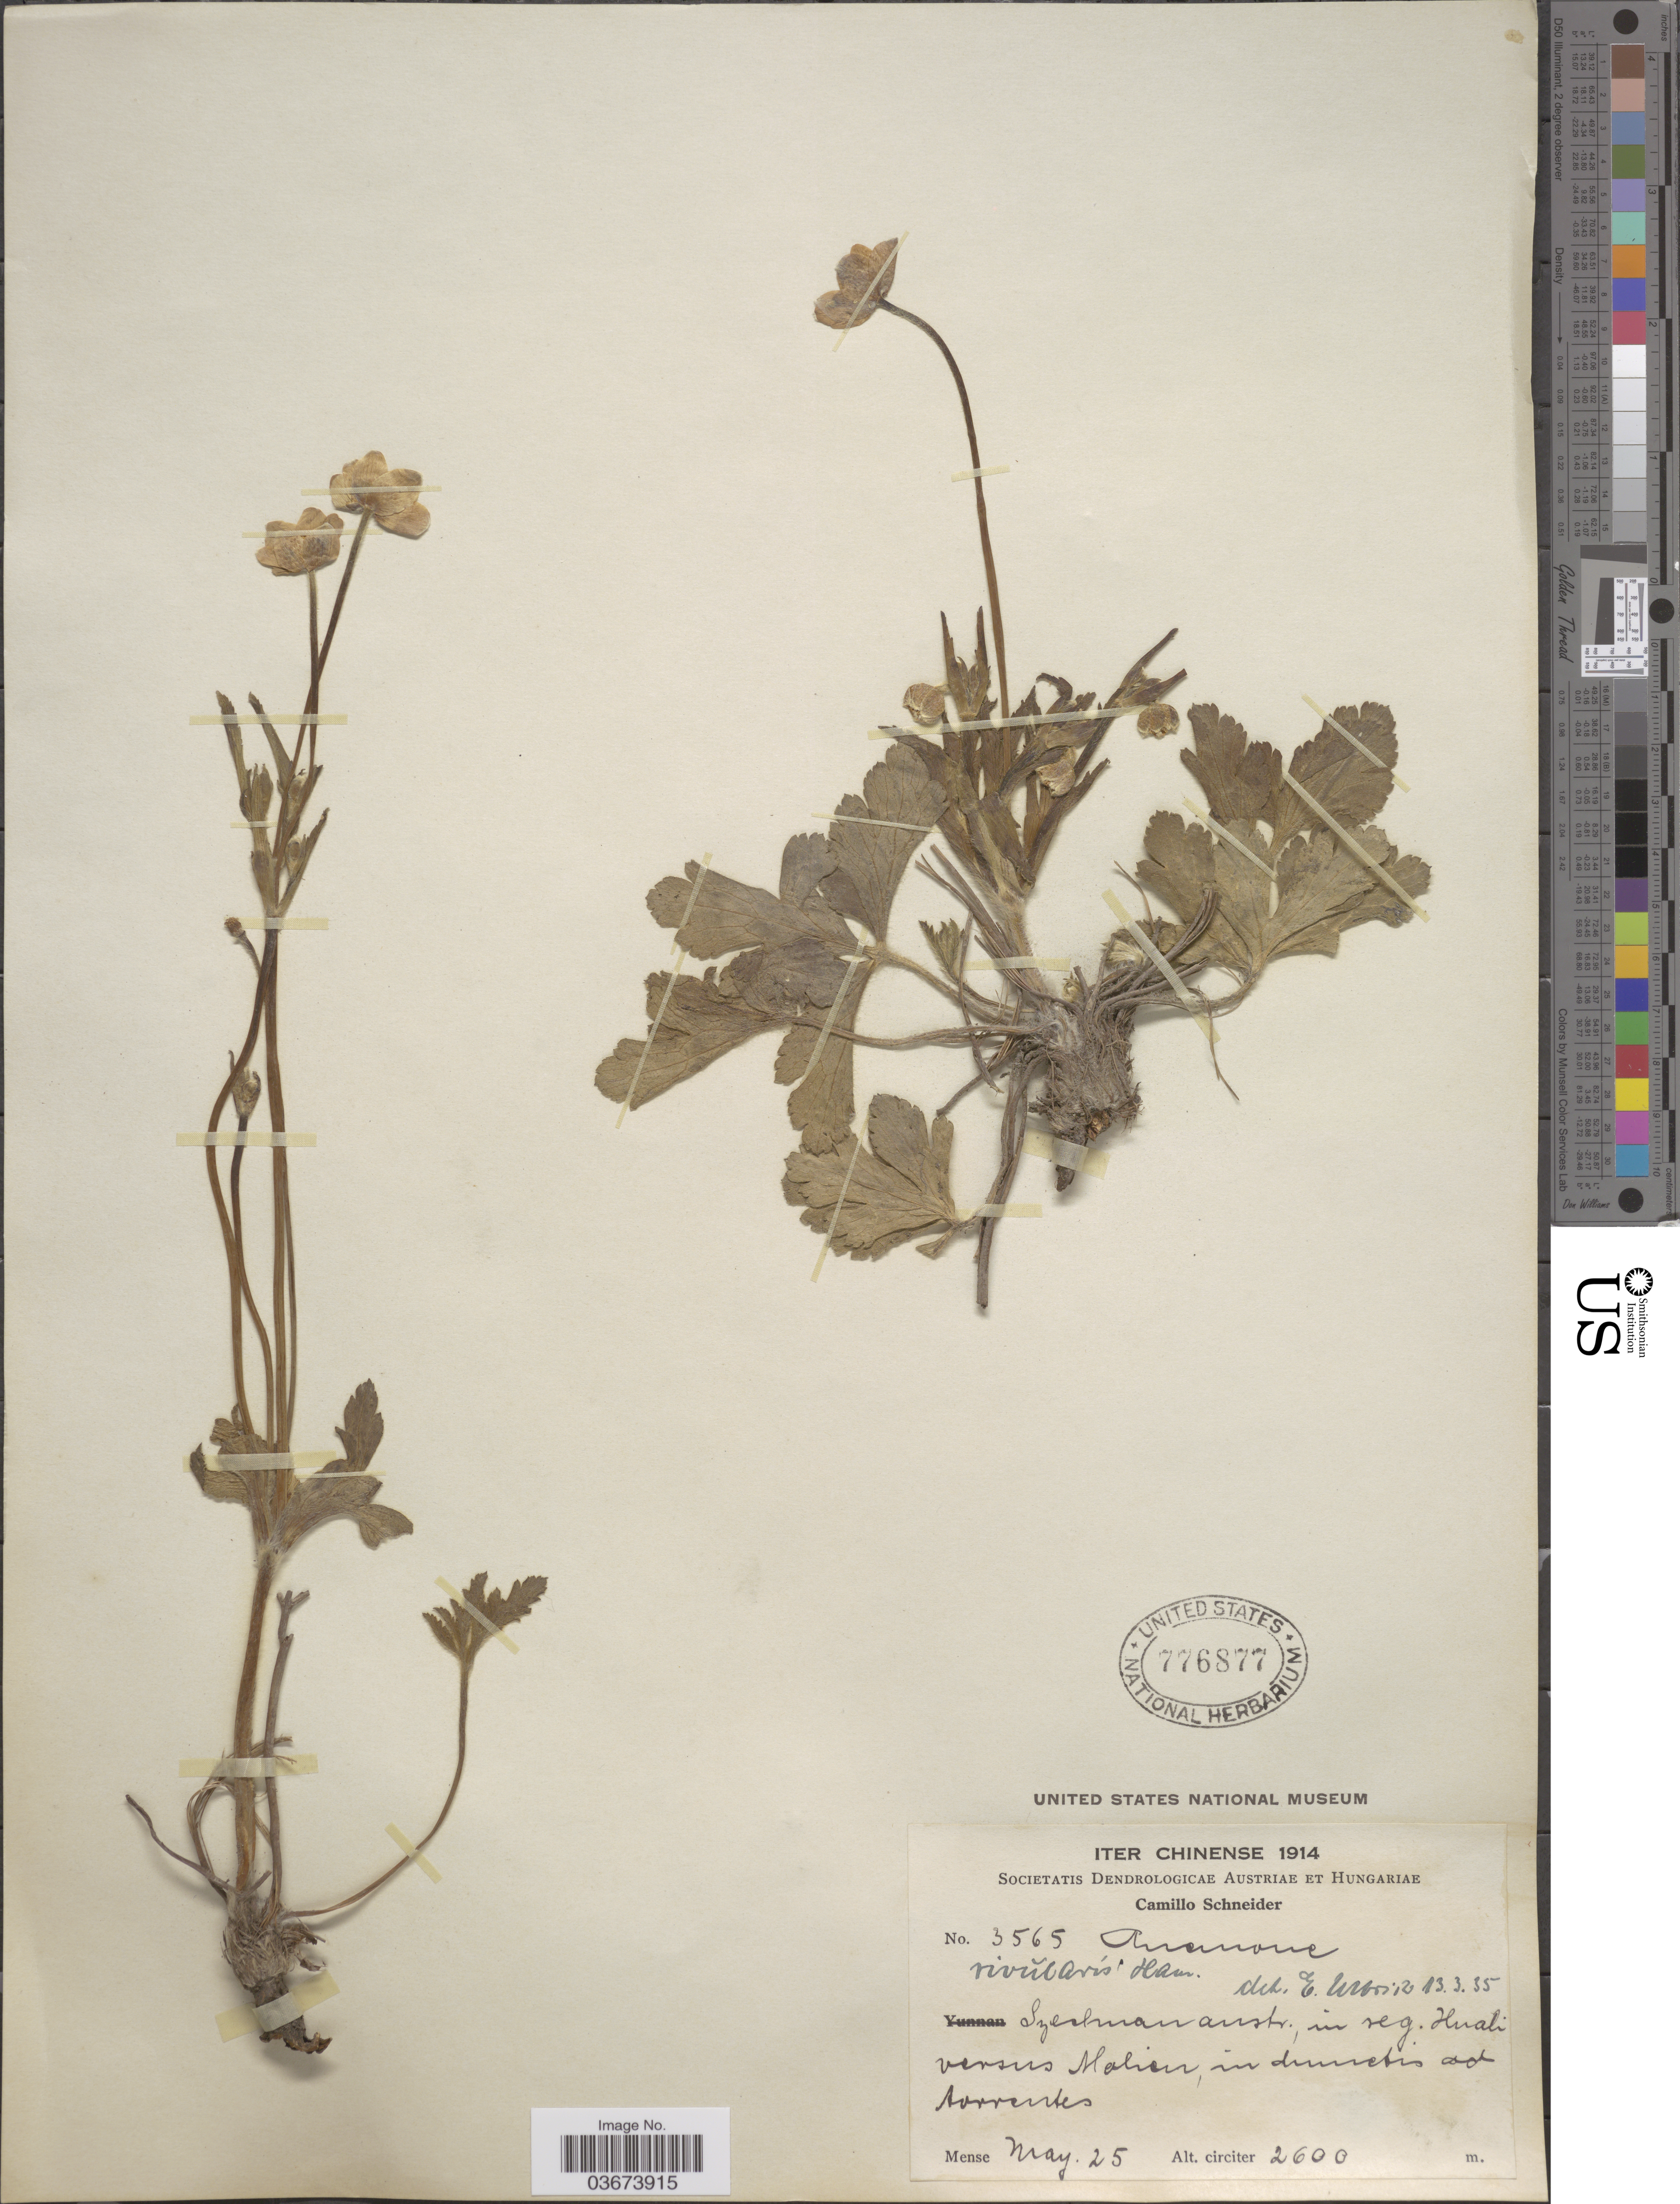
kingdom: Plantae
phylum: Tracheophyta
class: Magnoliopsida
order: Ranunculales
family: Ranunculaceae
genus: Anemone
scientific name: Anemone rivularis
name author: Buch.-Ham. ex DC.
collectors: C. K. Schneider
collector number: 3565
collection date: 1914-05-25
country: China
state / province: Sichuan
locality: Sechuan austr; in reg. Huali versus Alalien [interpreted].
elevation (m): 2600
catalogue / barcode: US 776877